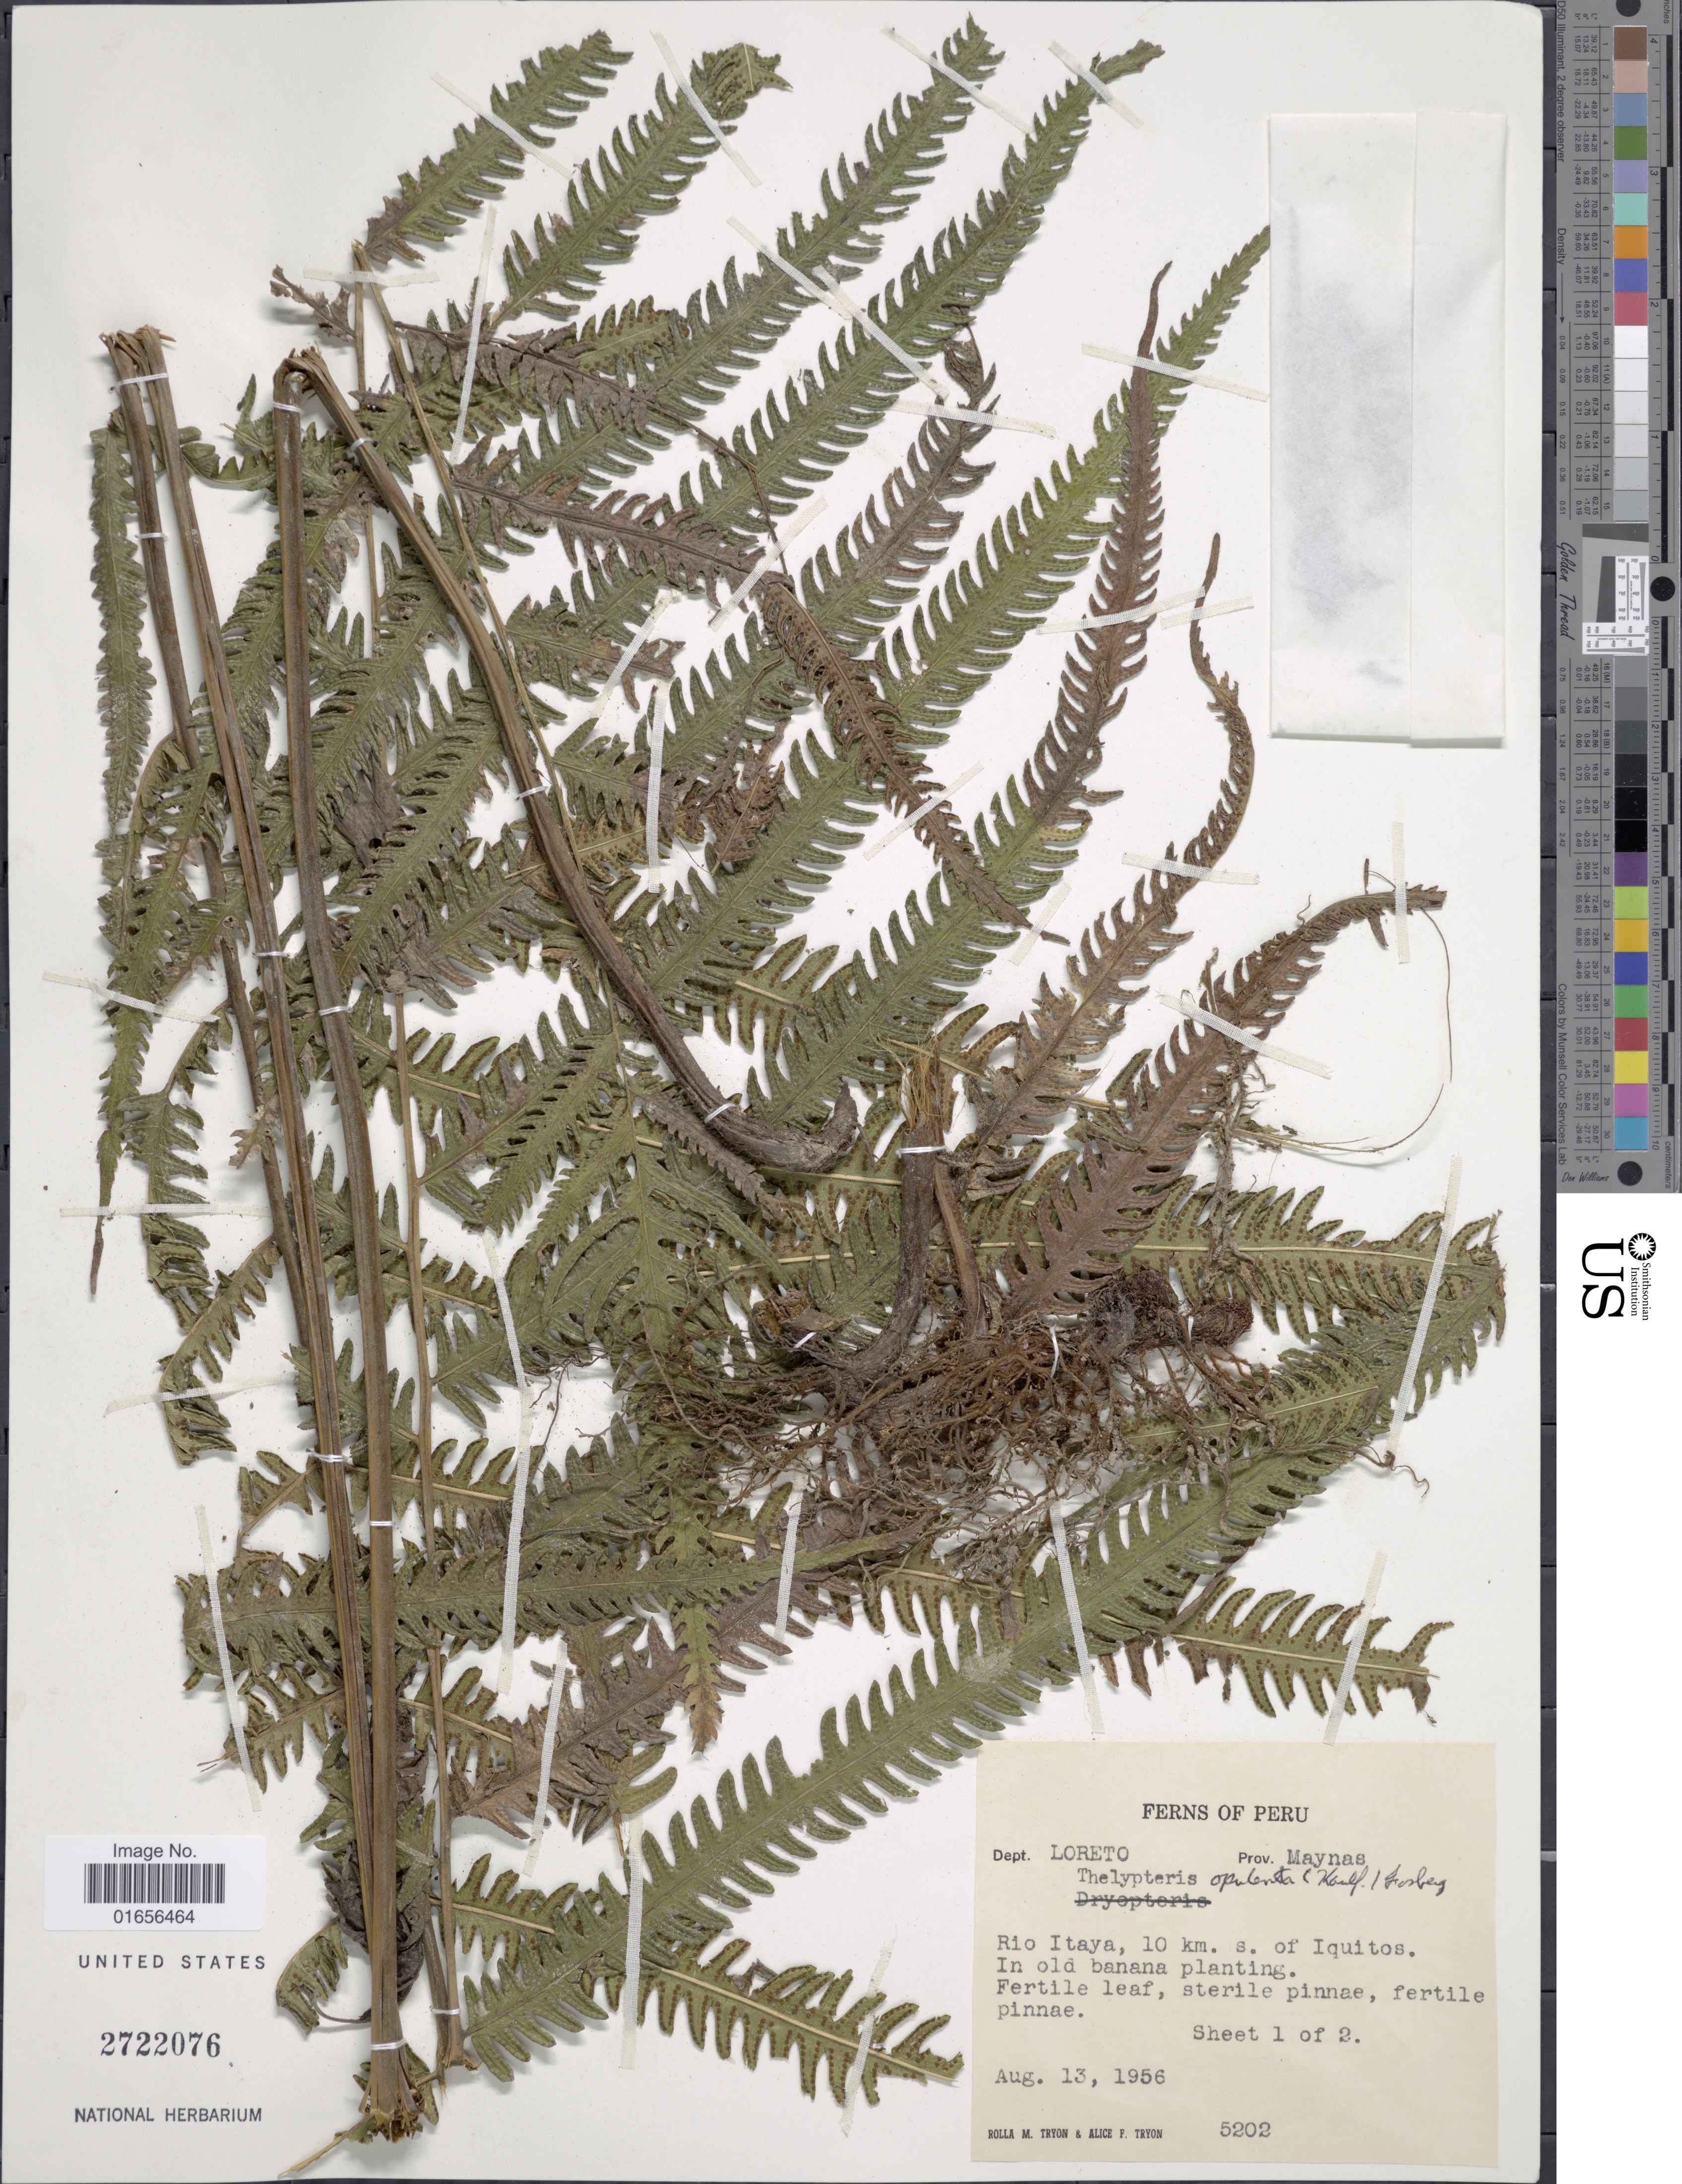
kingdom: Plantae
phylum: Tracheophyta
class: Polypodiopsida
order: Polypodiales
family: Thelypteridaceae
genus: Amphineuron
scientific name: Amphineuron opulentum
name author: (Kaulf.) Holttum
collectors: R. M. Tryon & A. F. Tryon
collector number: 5202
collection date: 1956-08-13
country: Peru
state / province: Loreto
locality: Peru, Loreto, prov. Maynas. Rio Itaya, 10 km. S. of Iquitos. In old banana planting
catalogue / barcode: US 2722076